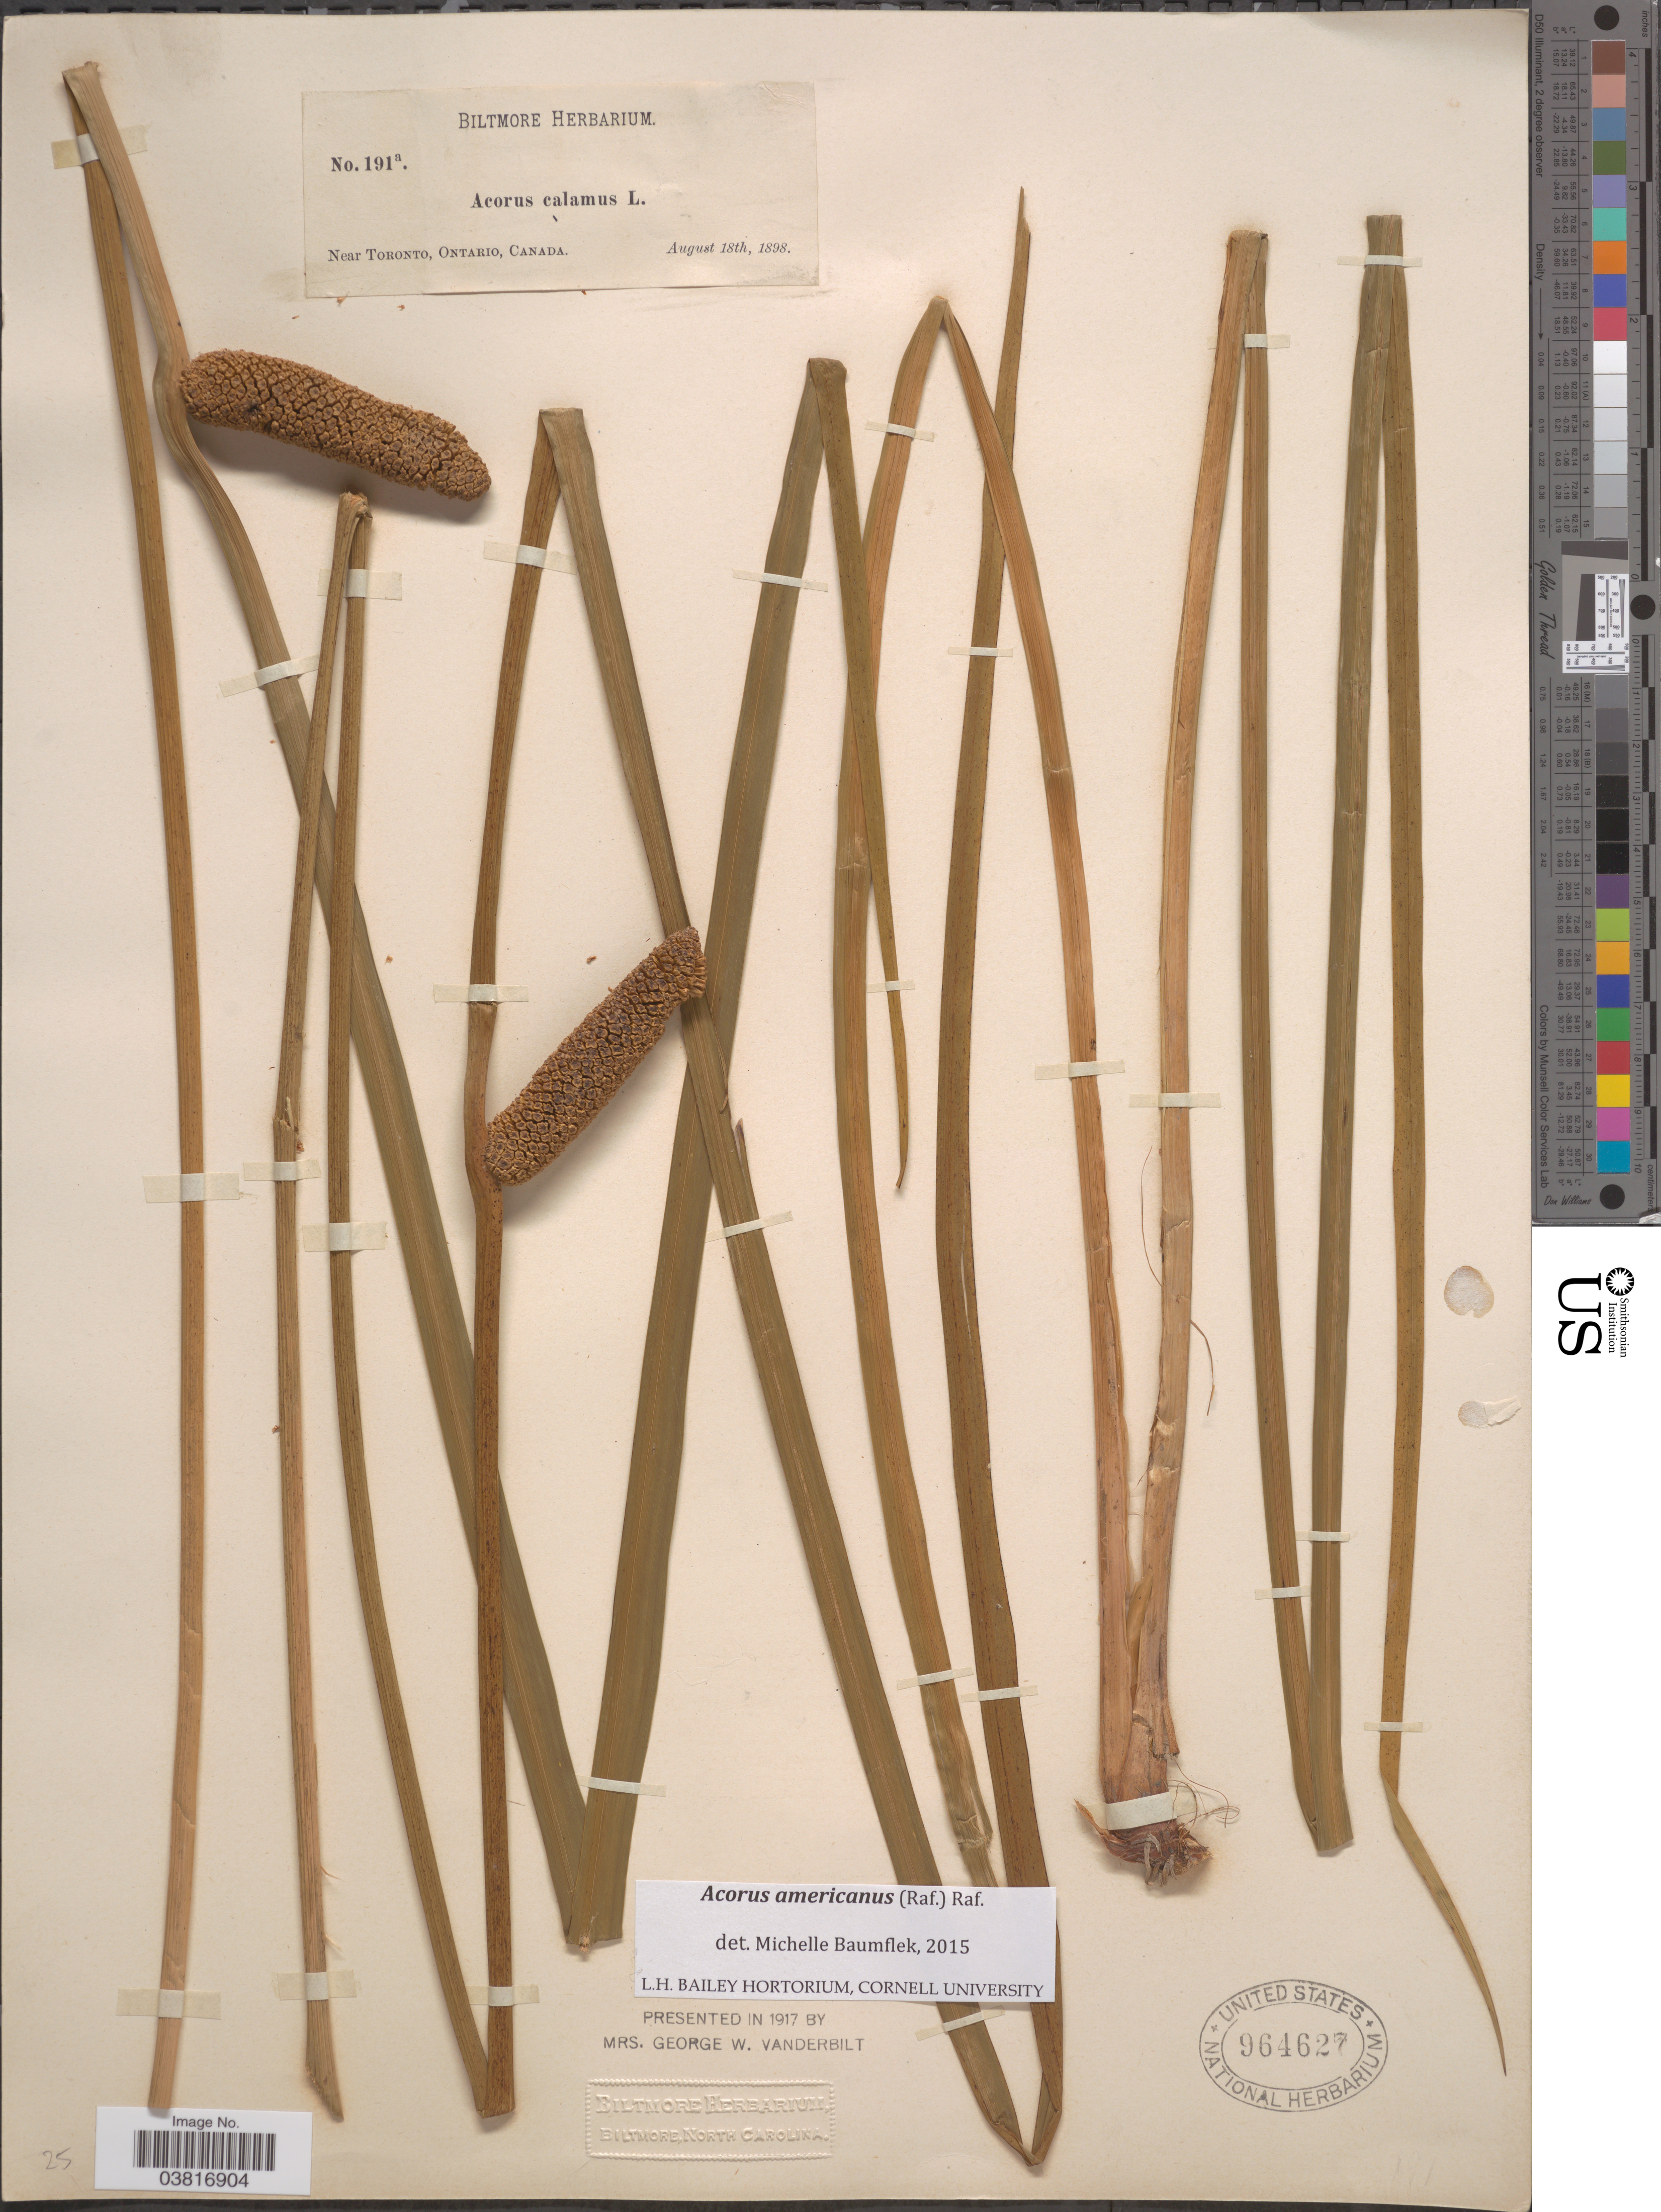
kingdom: Plantae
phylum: Tracheophyta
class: Liliopsida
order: Acorales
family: Acoraceae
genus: Acorus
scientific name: Acorus americanus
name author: (Raf.) Raf.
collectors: ex herb. Biltmore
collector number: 191a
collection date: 1898-08-18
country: Canada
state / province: Ontario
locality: Near Toronto.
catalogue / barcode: US 964627